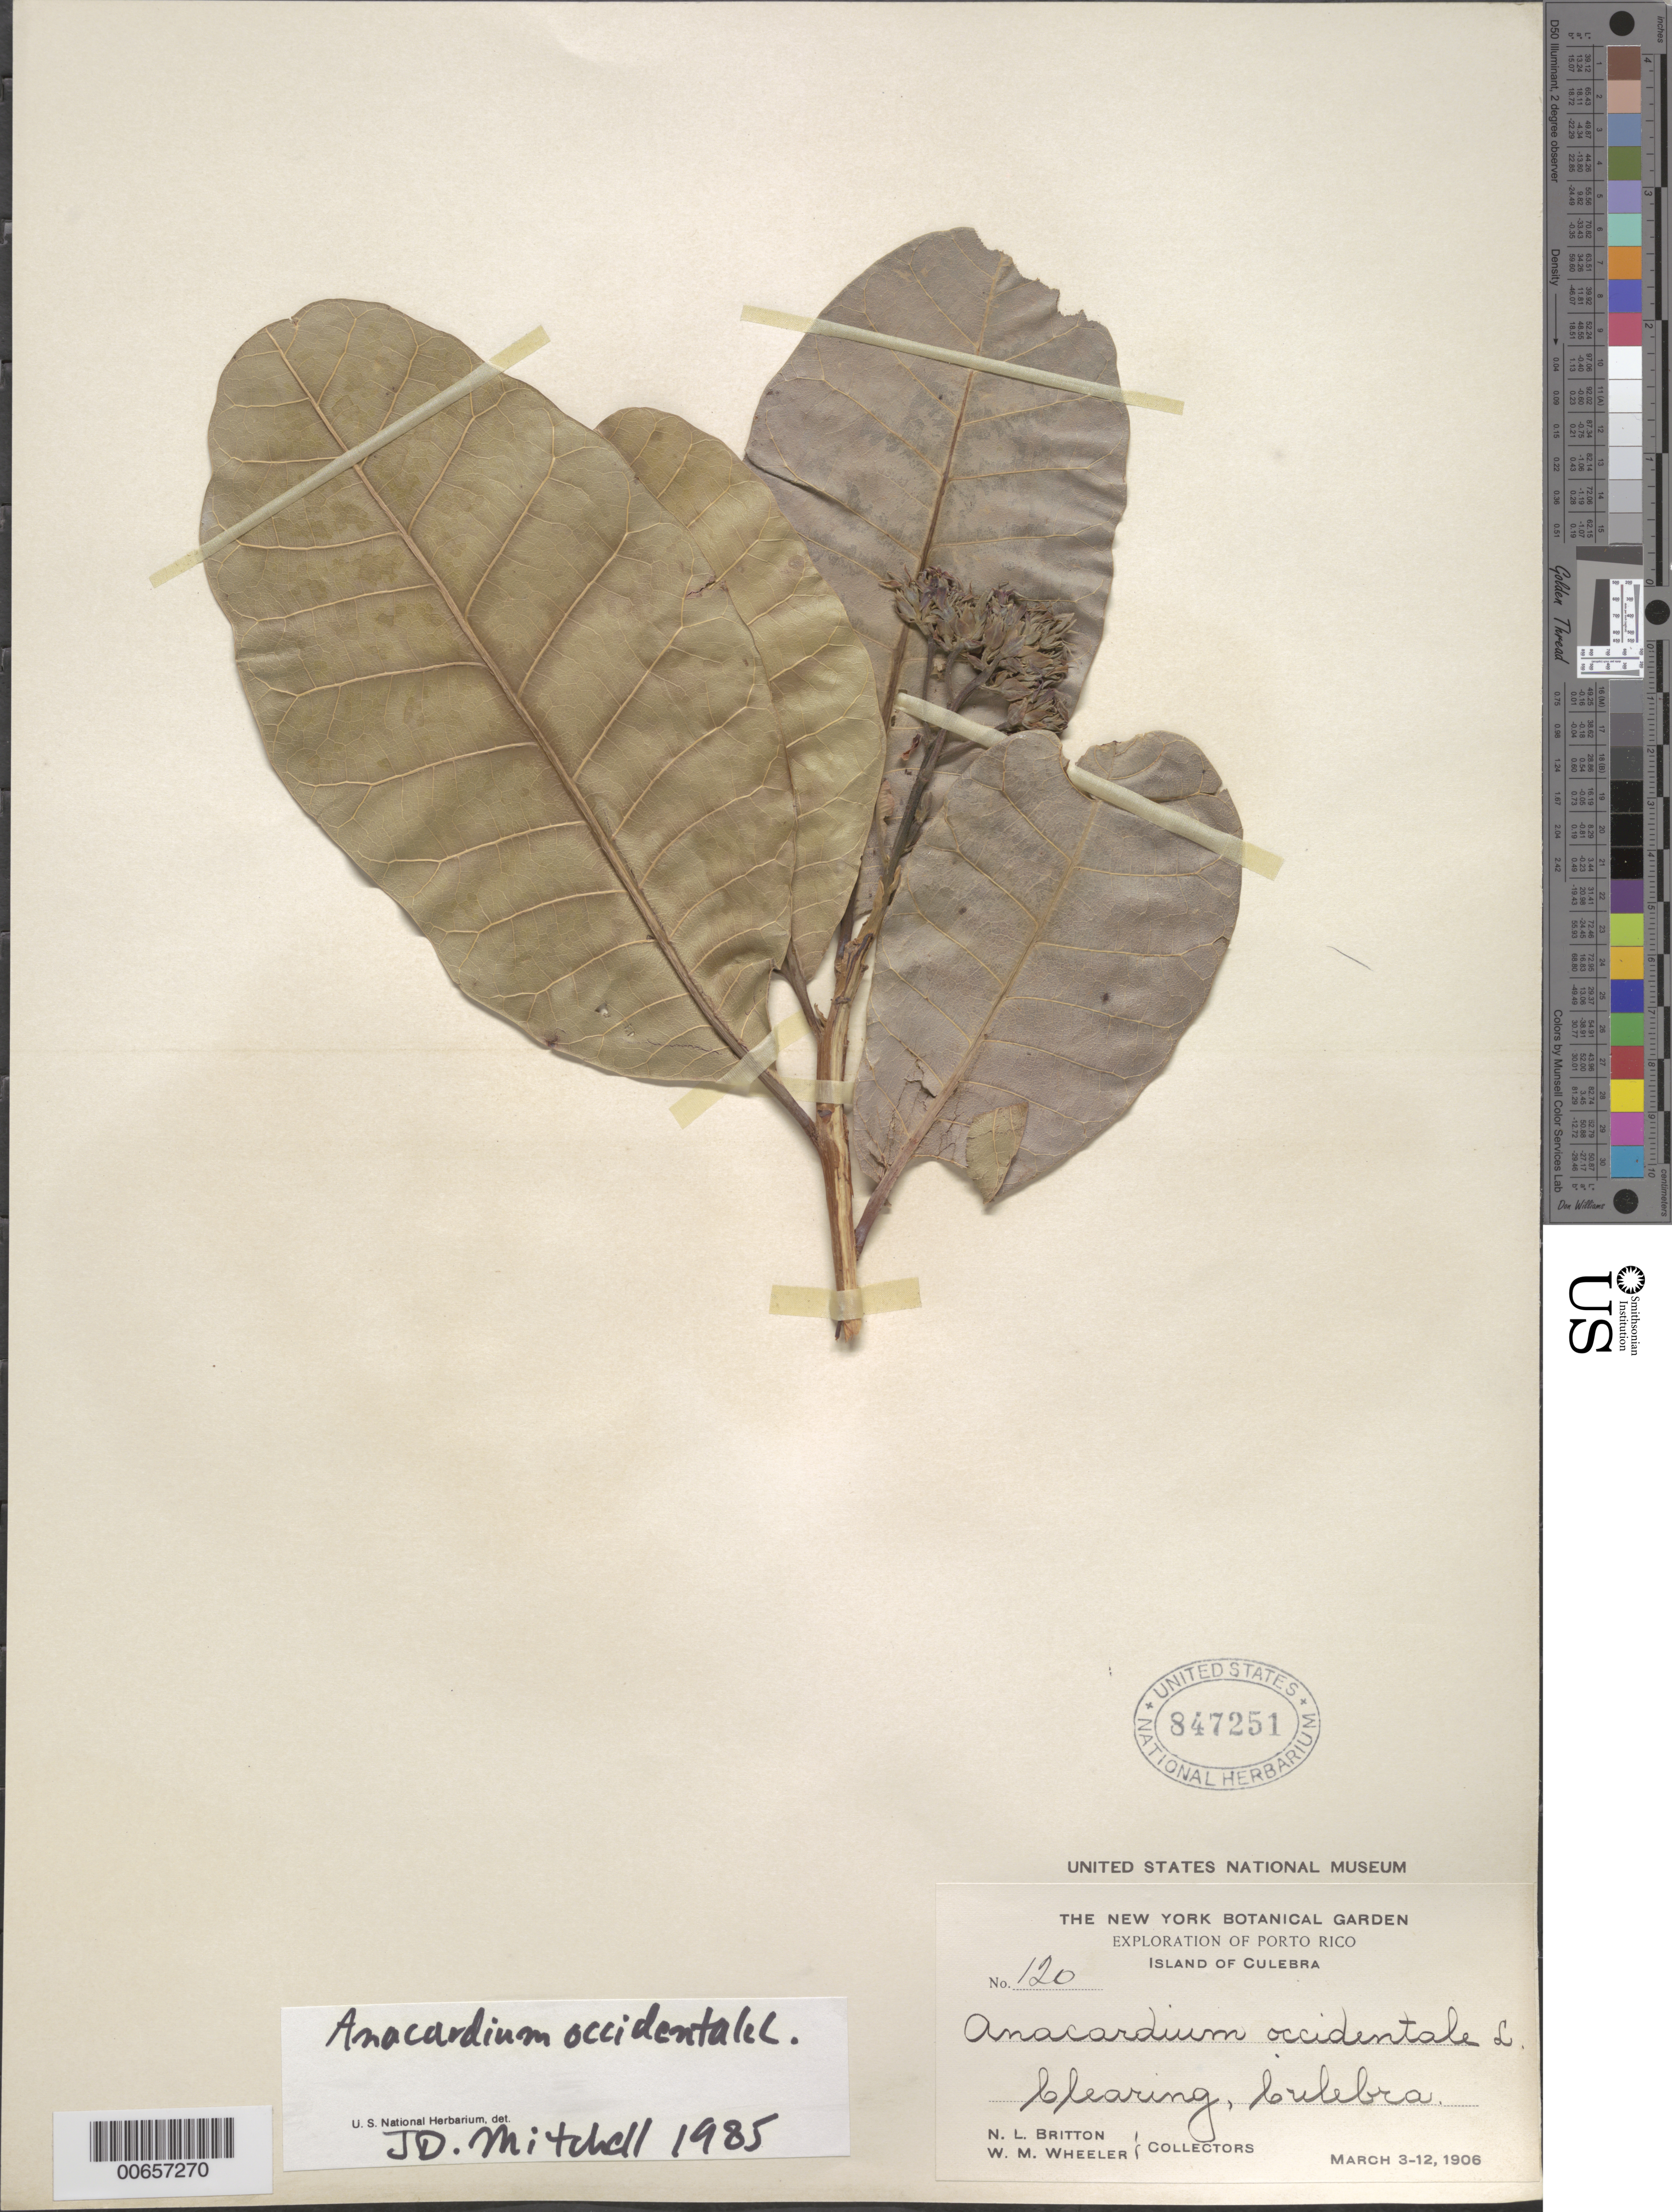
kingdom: Plantae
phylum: Tracheophyta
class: Magnoliopsida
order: Sapindales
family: Anacardiaceae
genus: Anacardium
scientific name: Anacardium occidentale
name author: L.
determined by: Mitchell, John D.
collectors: N. Britton & W. Wheeler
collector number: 120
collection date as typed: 03 Mar 1906 to 12 Mar 1906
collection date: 1906-03-03/1906-03-12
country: Puerto Rico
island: Culebra I.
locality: Culebra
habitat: Clearing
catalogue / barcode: US 847251